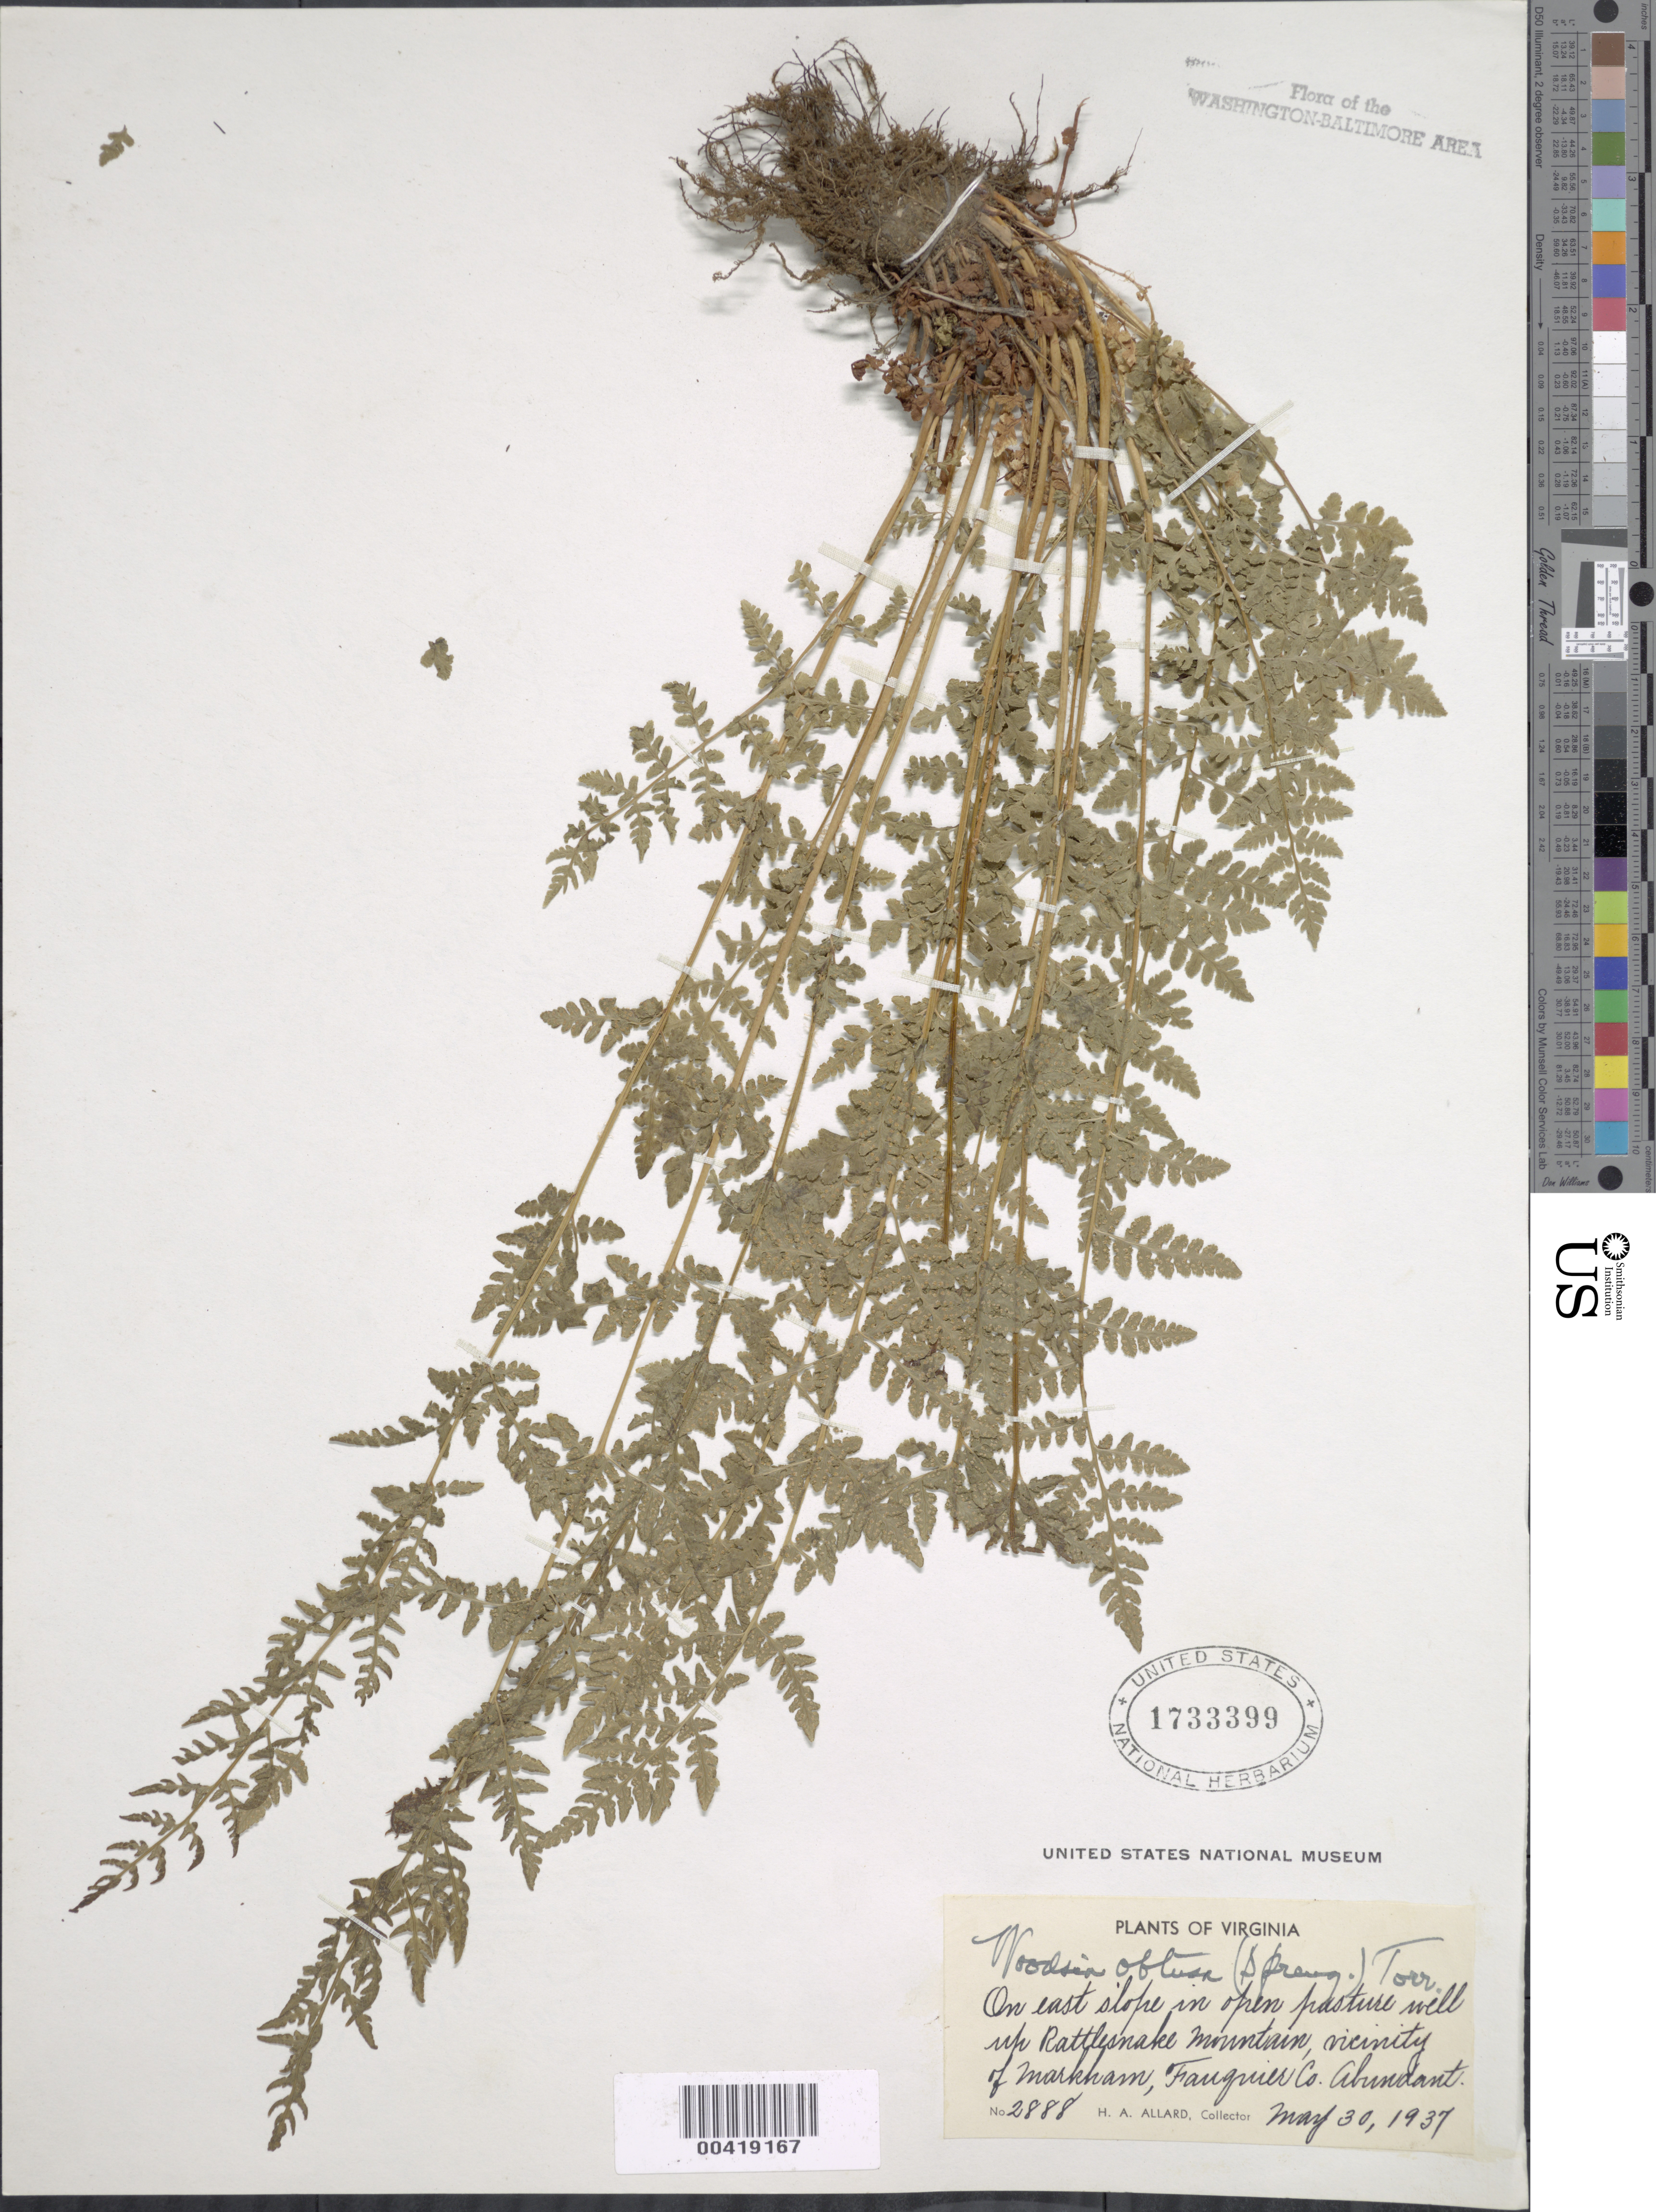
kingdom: Plantae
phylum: Tracheophyta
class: Polypodiopsida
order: Polypodiales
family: Woodsiaceae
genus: Woodsia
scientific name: Woodsia obtusa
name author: (Spreng.) Torr.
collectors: H. A. Allard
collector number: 2888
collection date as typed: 30 May 1937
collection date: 1937-05-30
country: United States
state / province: Virginia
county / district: Fauquier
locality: Rattlesnake Mountain, Markham vicinity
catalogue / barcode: US 1733399